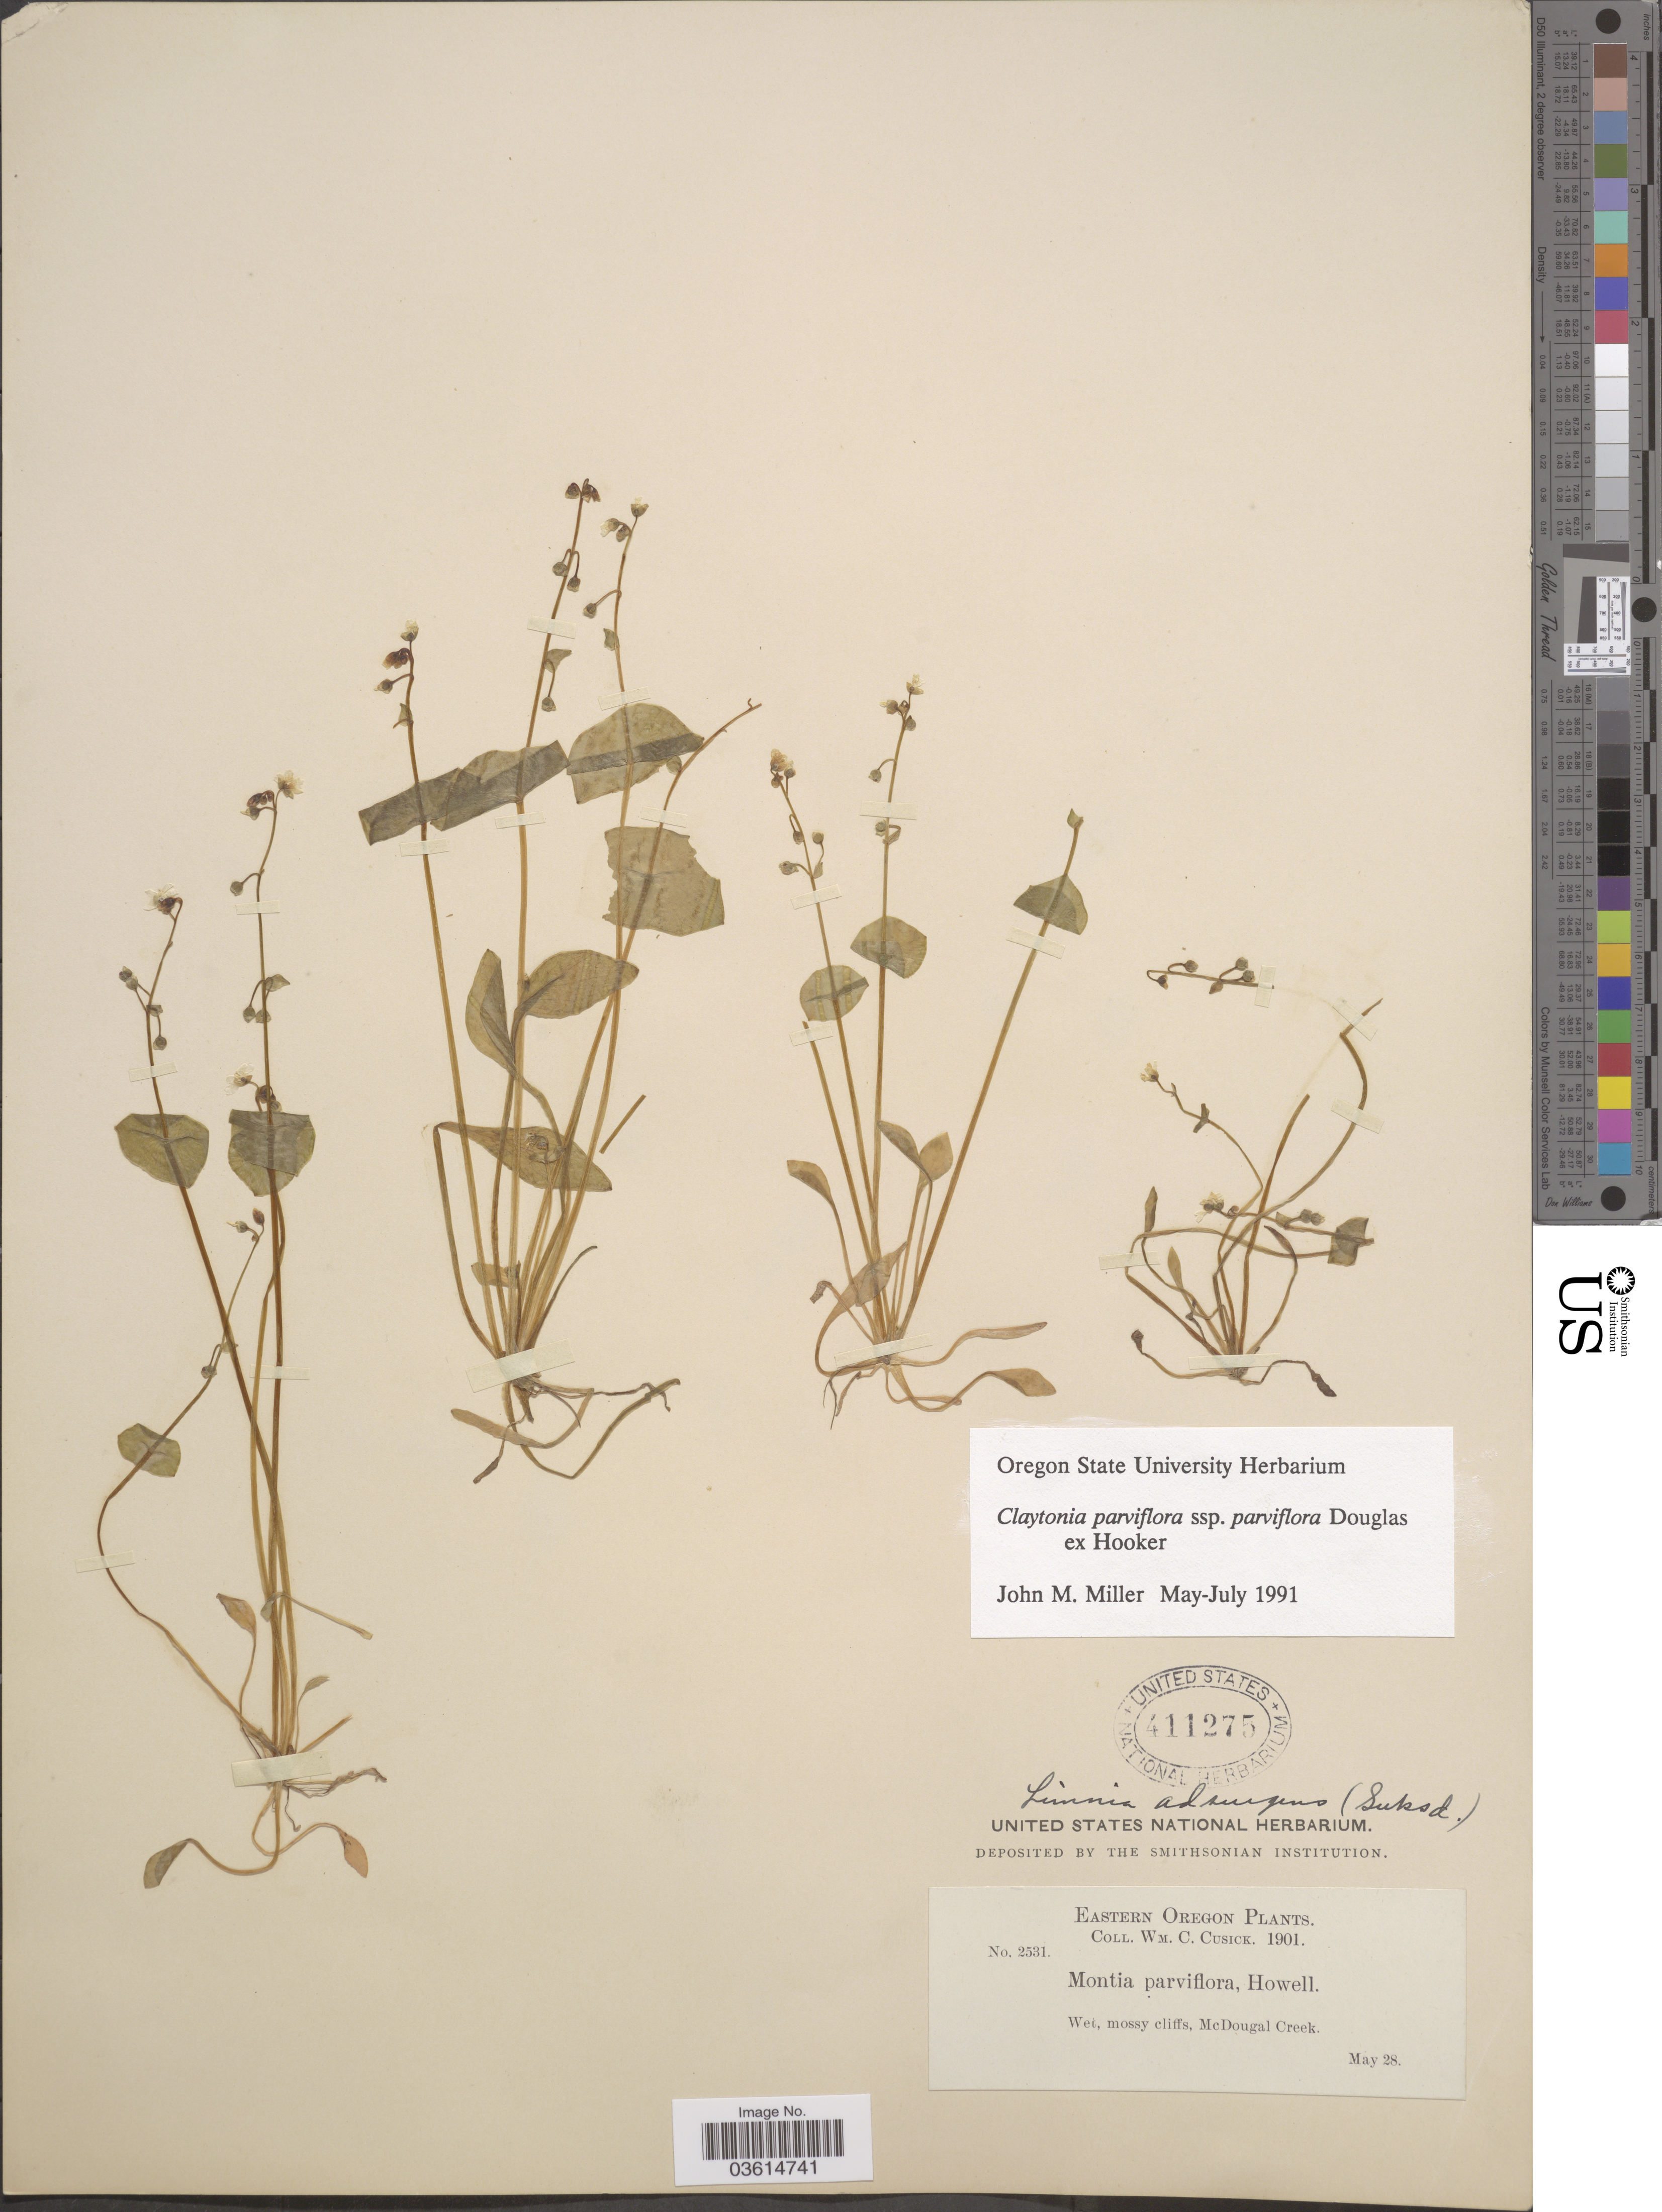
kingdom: Plantae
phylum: Tracheophyta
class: Magnoliopsida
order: Caryophyllales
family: Montiaceae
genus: Claytonia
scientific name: Claytonia parviflora subsp. parviflora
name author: Douglas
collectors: W. C. Cusick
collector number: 2531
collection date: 1901-05-28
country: United States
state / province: Oregon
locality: Eastern Oregon. McDougal Creek.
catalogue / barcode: US 411275